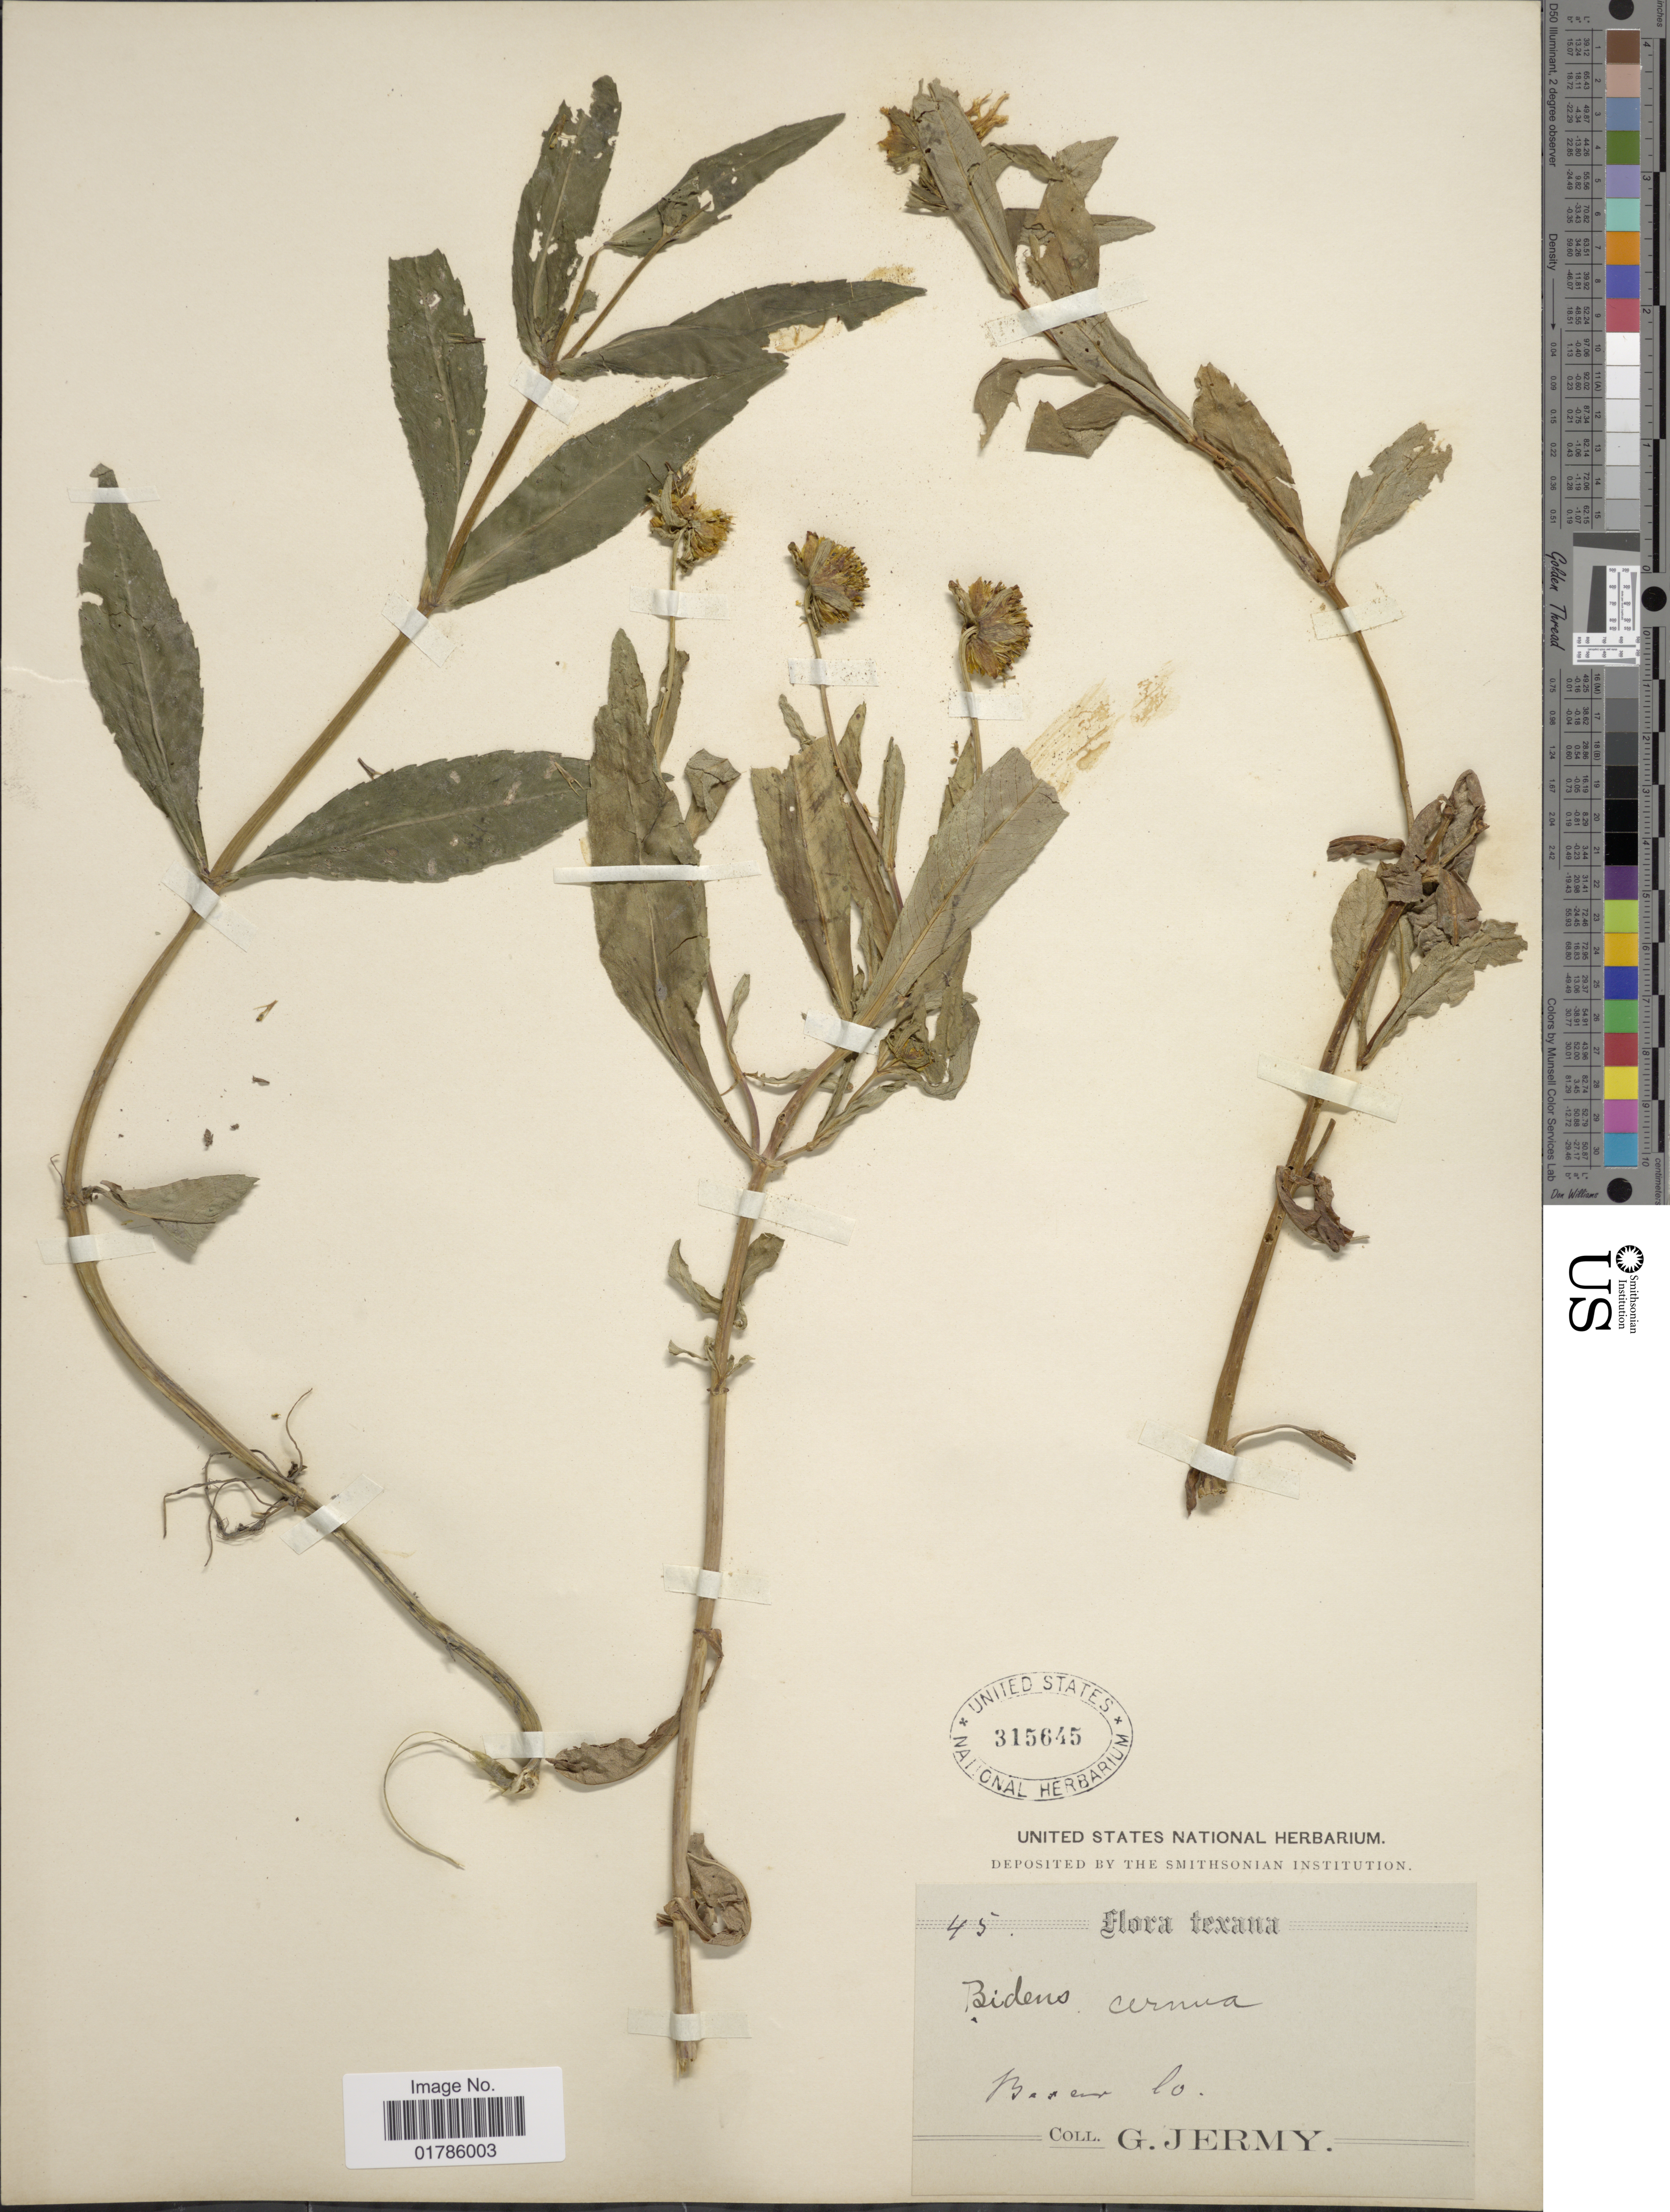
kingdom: Plantae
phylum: Tracheophyta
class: Magnoliopsida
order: Asterales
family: Asteraceae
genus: Bidens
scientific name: Bidens cernua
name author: L.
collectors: G. Jermy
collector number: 45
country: United States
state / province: Texas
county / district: Bexar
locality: Bexar Co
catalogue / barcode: US 315645